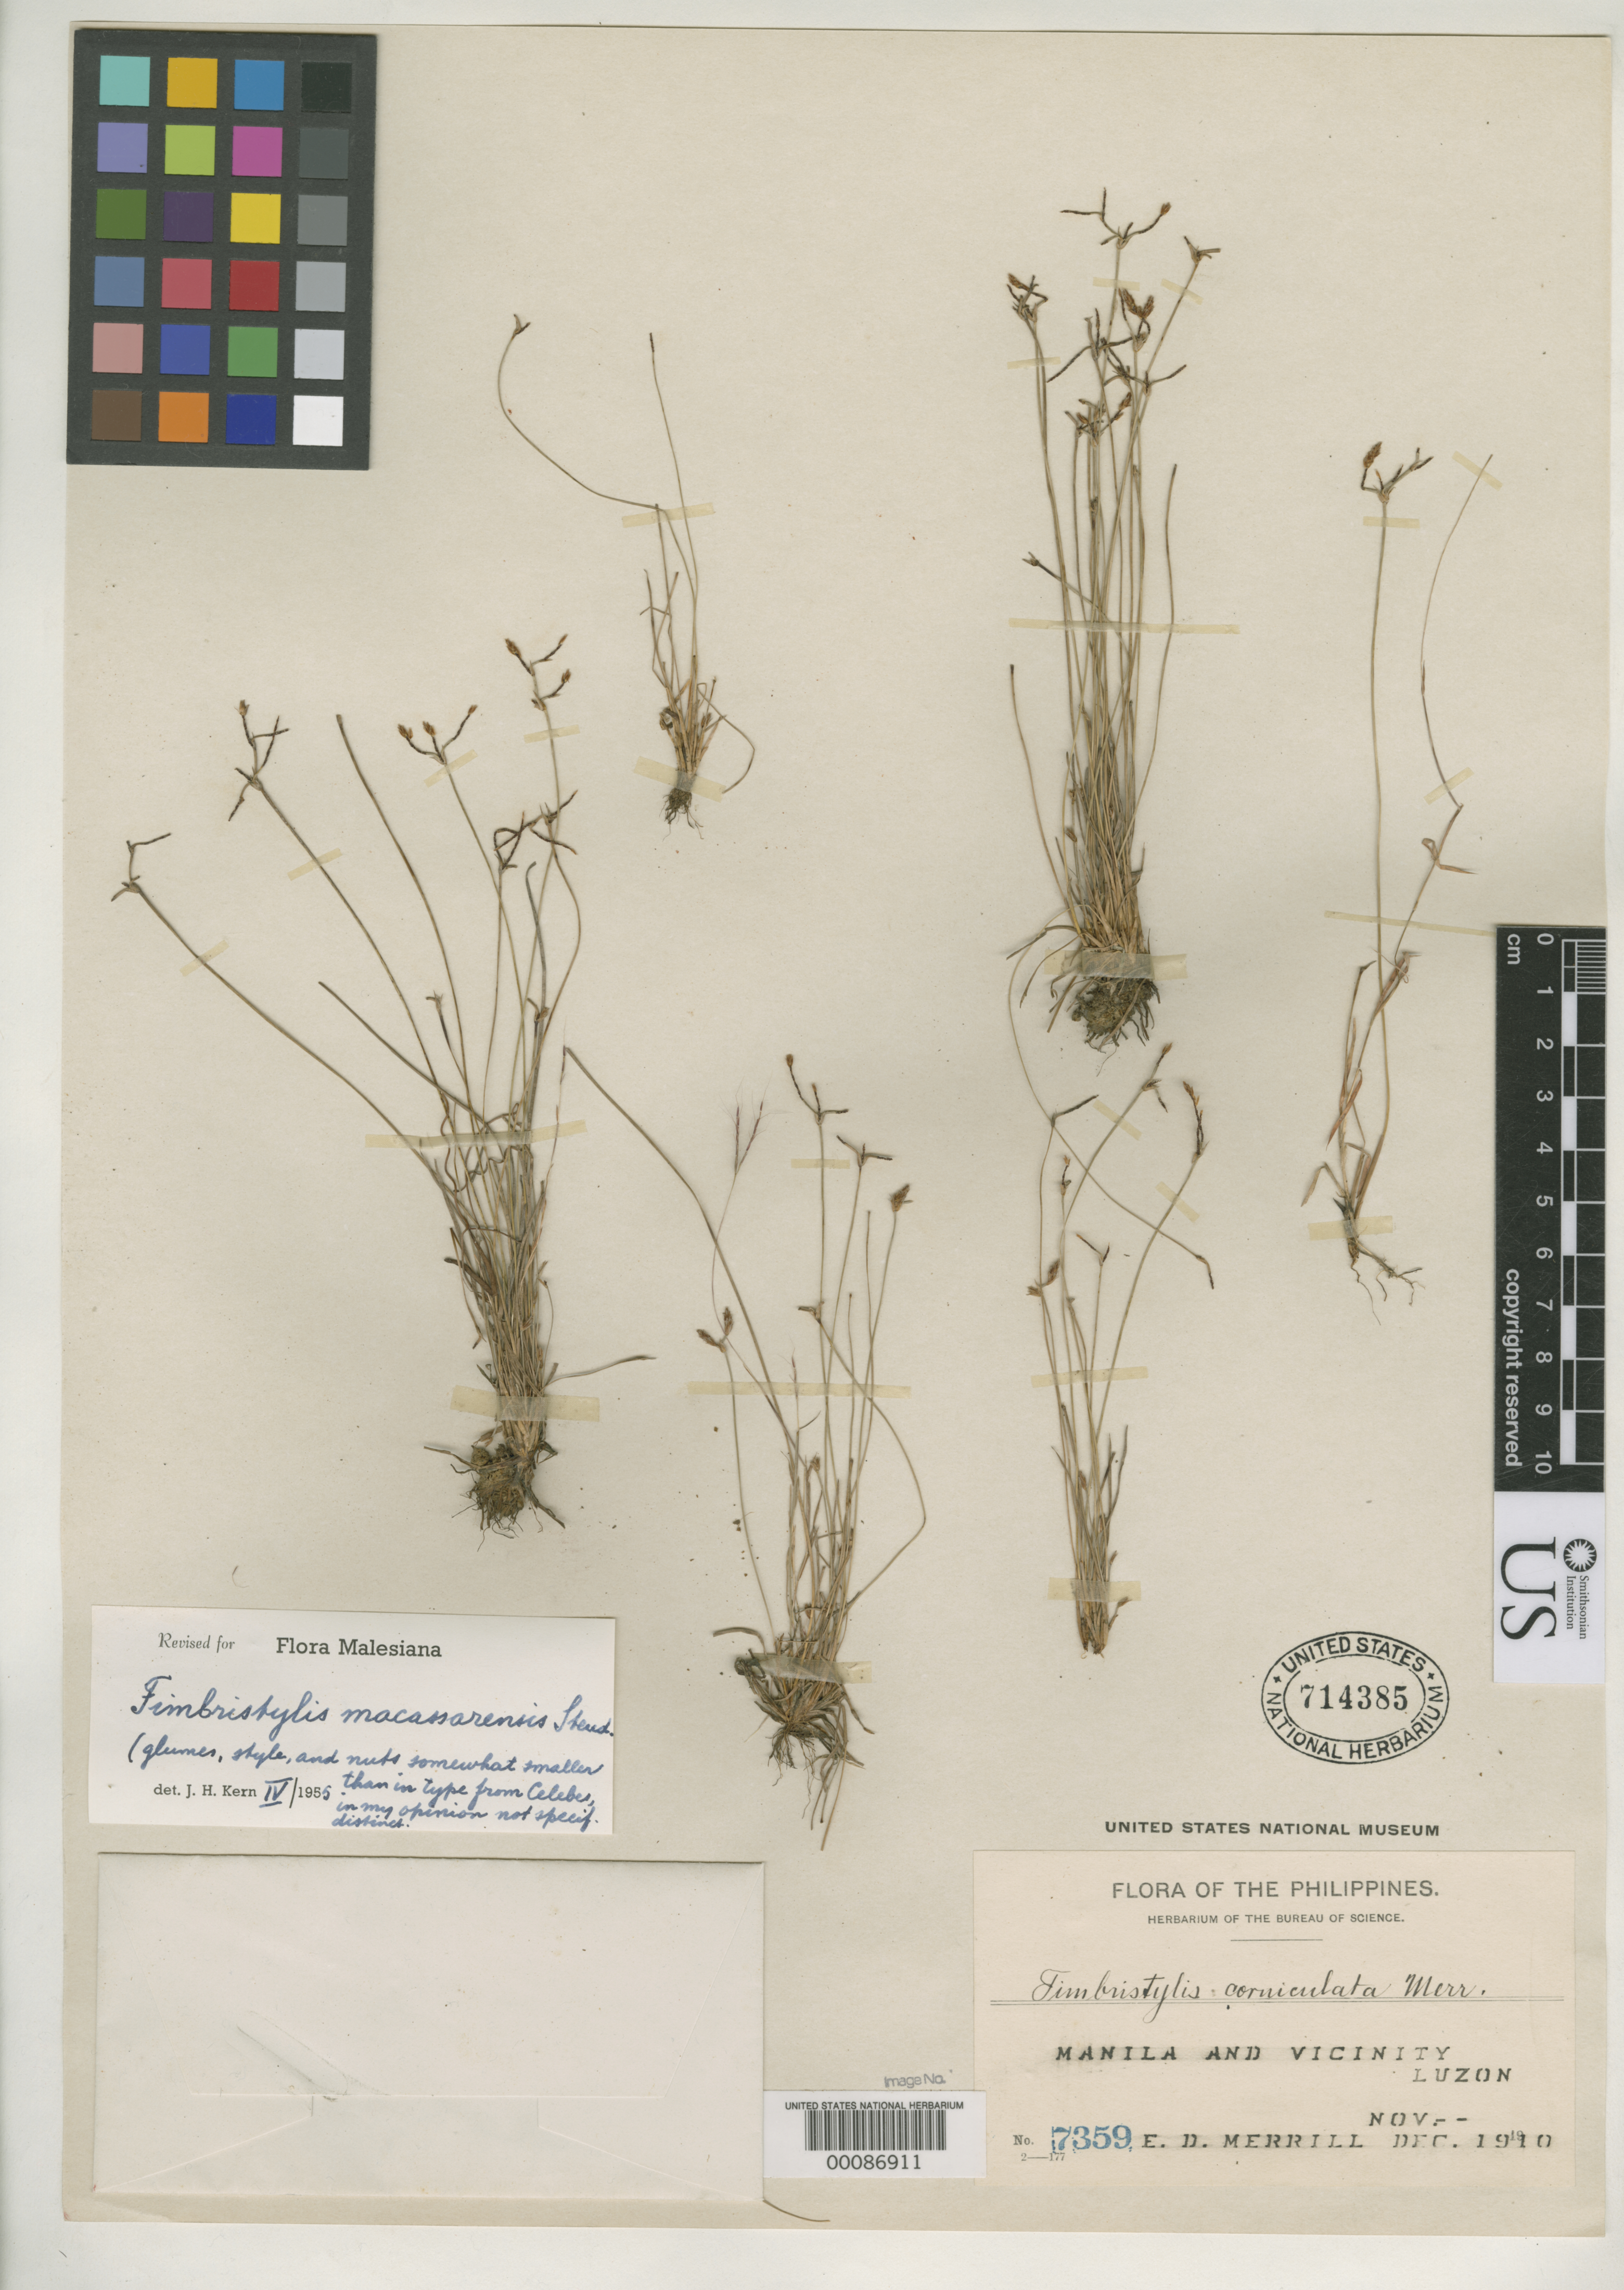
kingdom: Plantae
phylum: Tracheophyta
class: Liliopsida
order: Poales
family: Cyperaceae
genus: Fimbristylis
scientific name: Fimbristylis corniculata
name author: Merr.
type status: Isotype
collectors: E. D. Merrill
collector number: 7359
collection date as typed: Nov 1910 to -- Dec 1910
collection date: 1910-11/1910-12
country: Philippines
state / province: Calabarzon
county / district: Quezon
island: Luzon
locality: Manila & vicinity.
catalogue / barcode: US 714385